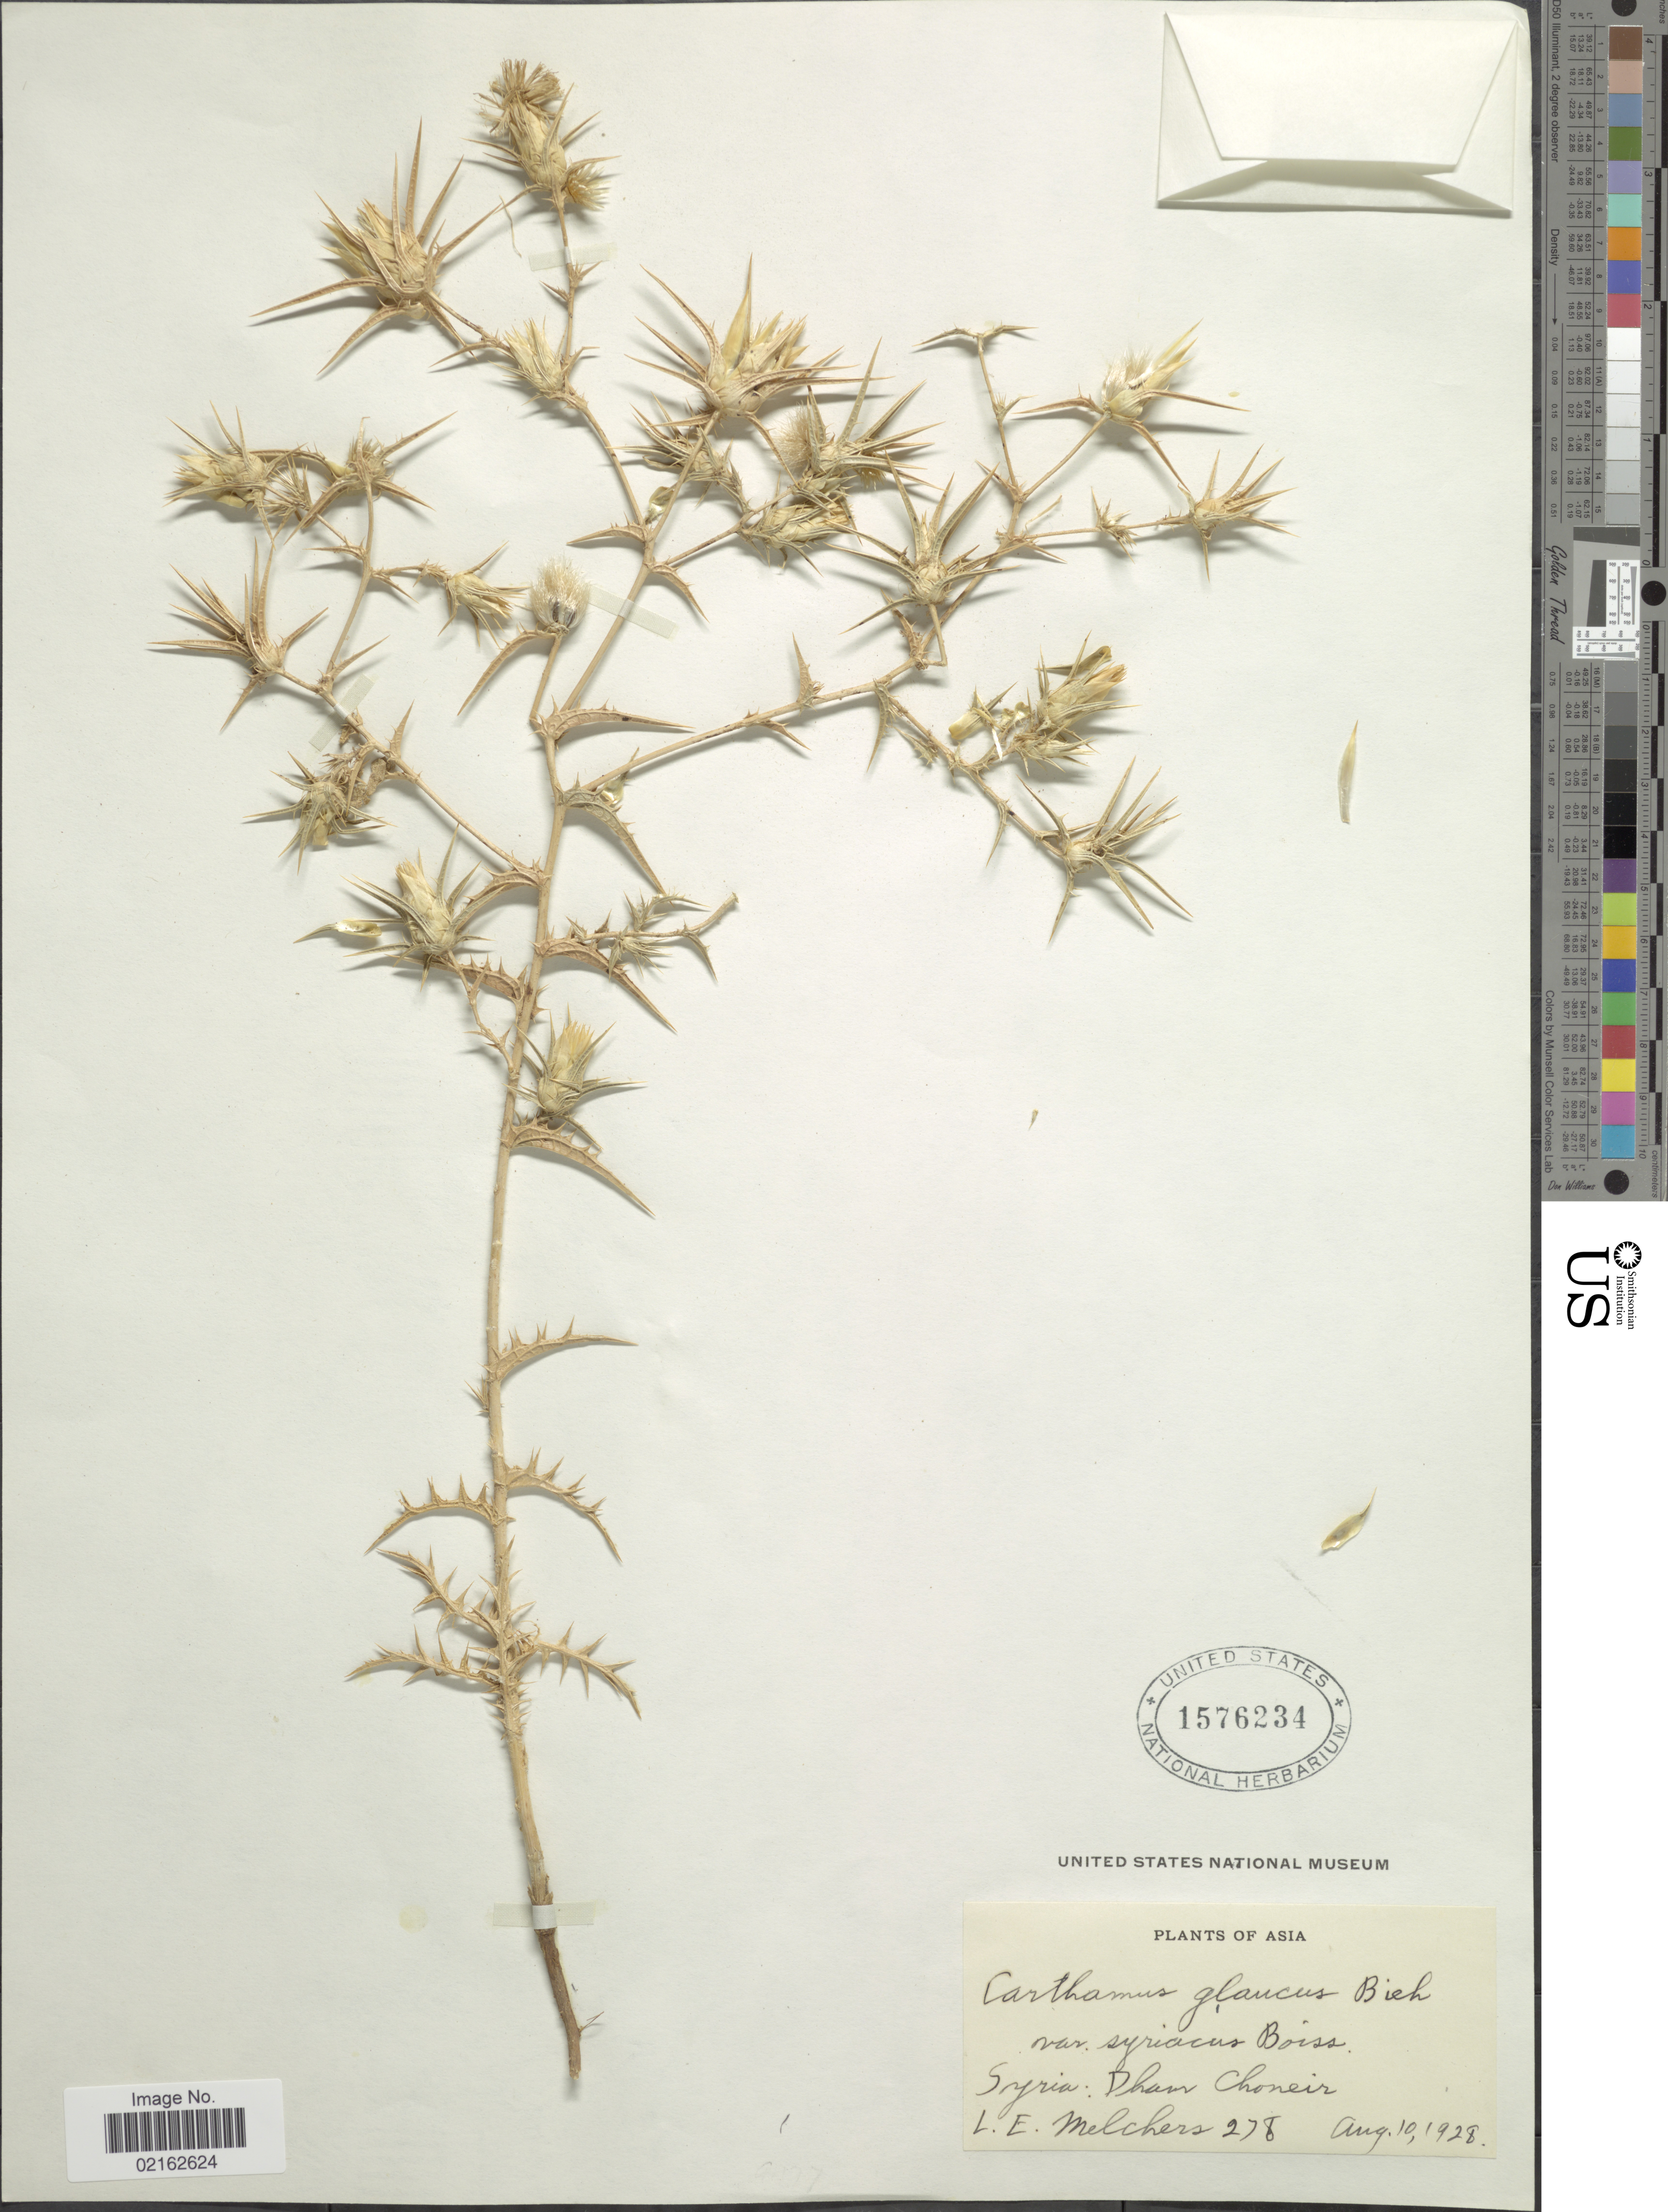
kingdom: Plantae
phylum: Tracheophyta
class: Magnoliopsida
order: Asterales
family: Asteraceae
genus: Carthamus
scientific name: Carthamus glaucus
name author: M. Bieb.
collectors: L. Melchers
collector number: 278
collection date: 1928-08-10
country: Syria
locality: Asia, Dham Choneir [interpreted]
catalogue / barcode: US 1576234